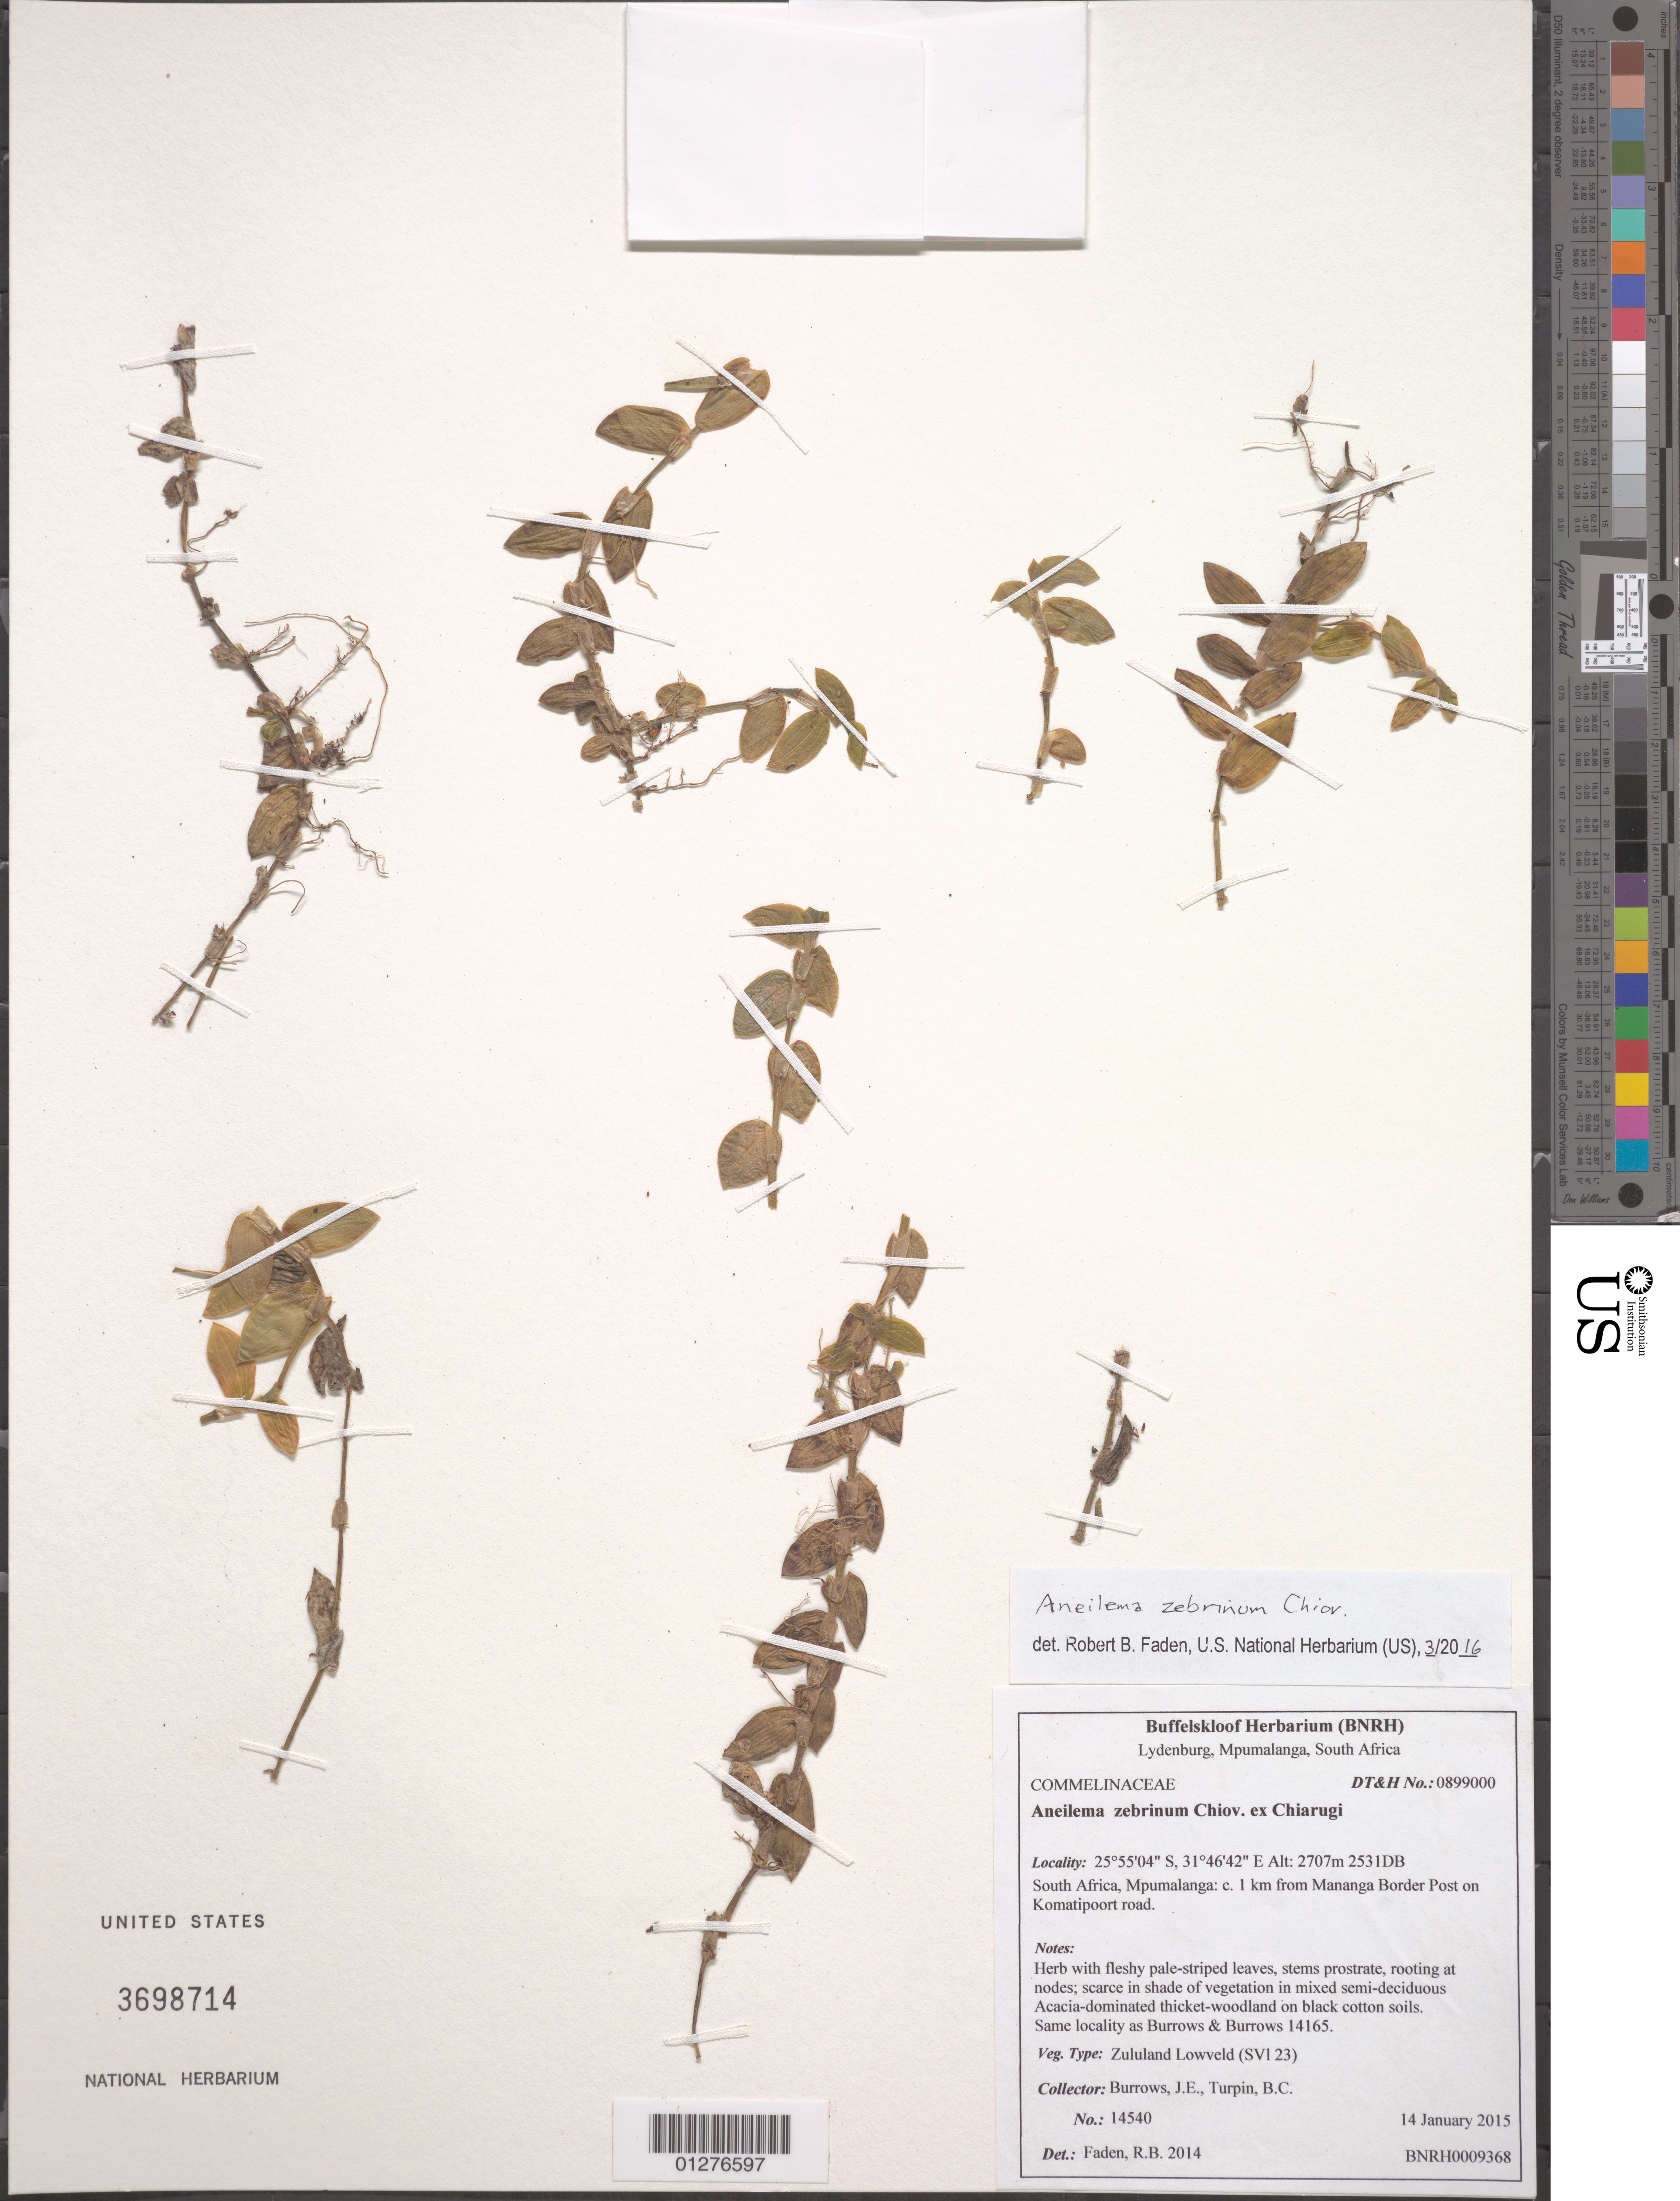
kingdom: Plantae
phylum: Tracheophyta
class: Liliopsida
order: Commelinales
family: Commelinaceae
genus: Aneilema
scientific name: Aneilema zebrinum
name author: Chiov.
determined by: Faden, Robert B., (US), Smithsonian Institution - National Museum of Natural History (UNITED STATES)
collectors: J. Burrows & B. C. Turpin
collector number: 14540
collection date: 2015-01-14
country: South Africa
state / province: Mpumalanga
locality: c. 1 km from Mananga Border Post on Komatipoort road.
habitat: scarce in shade of vegetation in mixed semi-deciduous Acacia-dominated thicket-woodland on black cotton soils.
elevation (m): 2707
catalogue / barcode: US 3698714